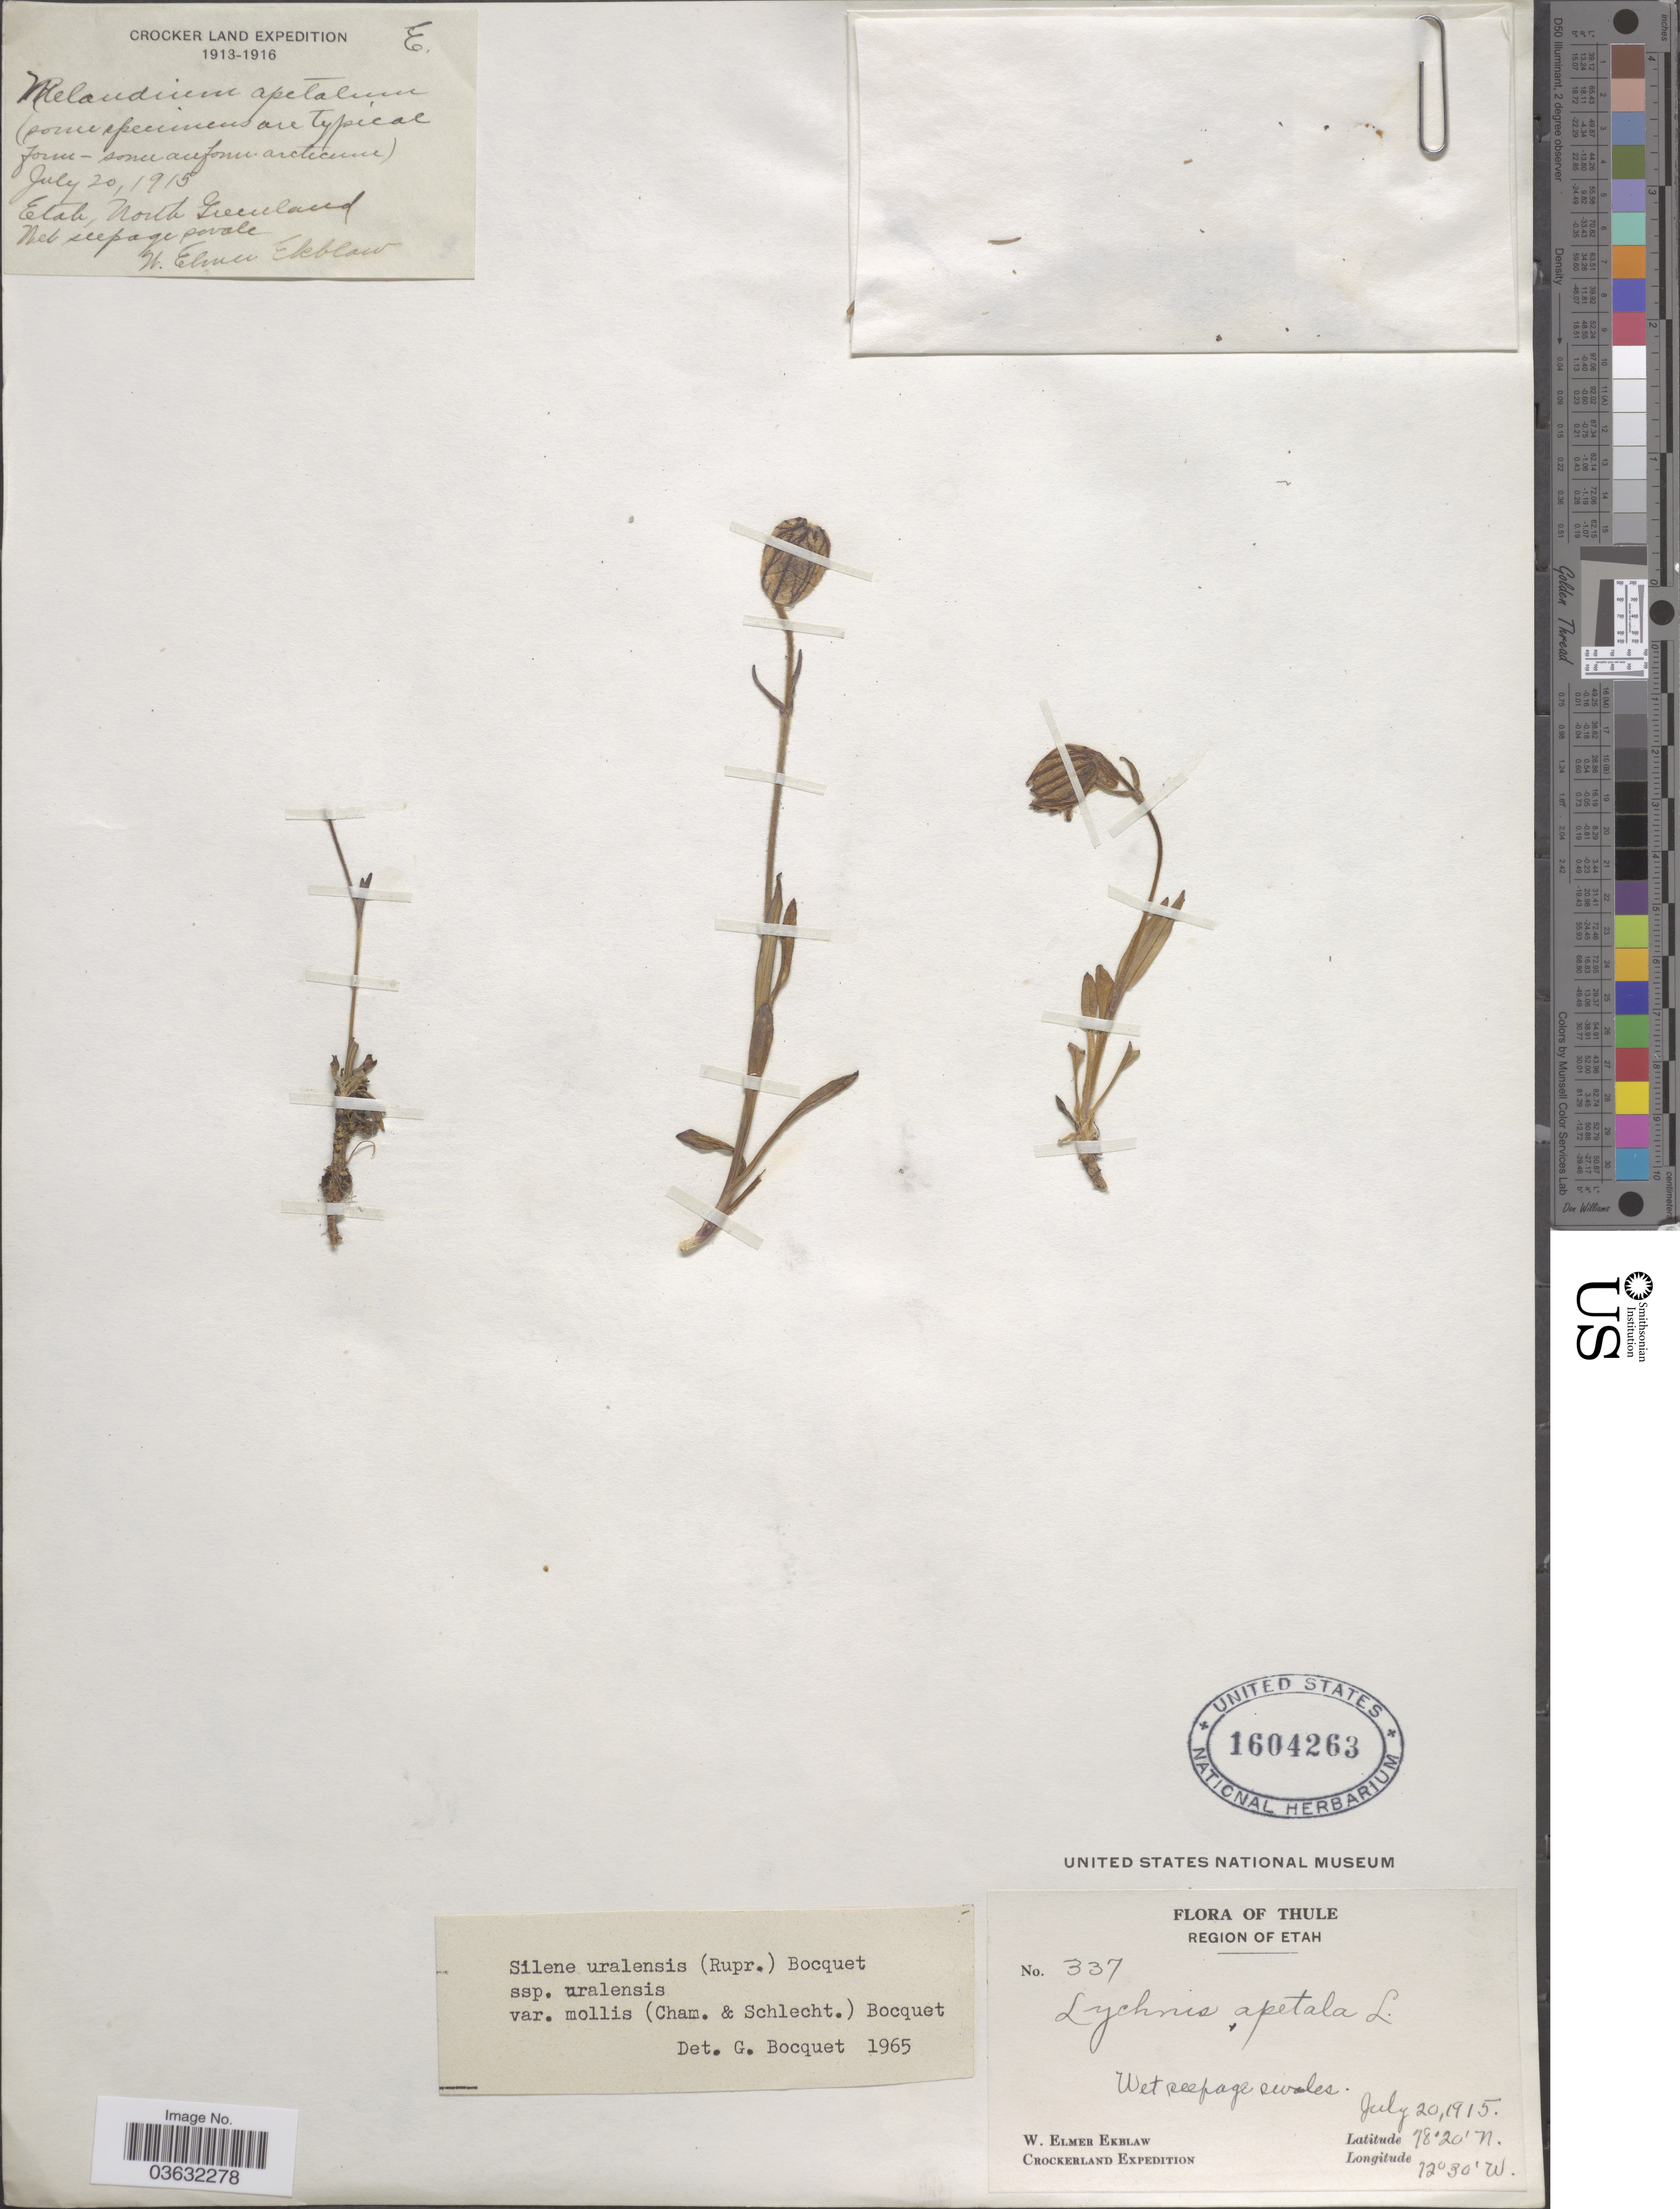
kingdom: Plantae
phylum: Tracheophyta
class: Magnoliopsida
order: Caryophyllales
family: Caryophyllaceae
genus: Silene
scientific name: Silene uralensis var. mollis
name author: (Cham. & Schltdl.) Bocquet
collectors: W. Ekblaw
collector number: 337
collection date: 1915-07-20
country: Greenland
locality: Thule. Region of Etah. Crockerland. Etah, North Greenland. Wet seepage swale.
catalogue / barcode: US 1604263